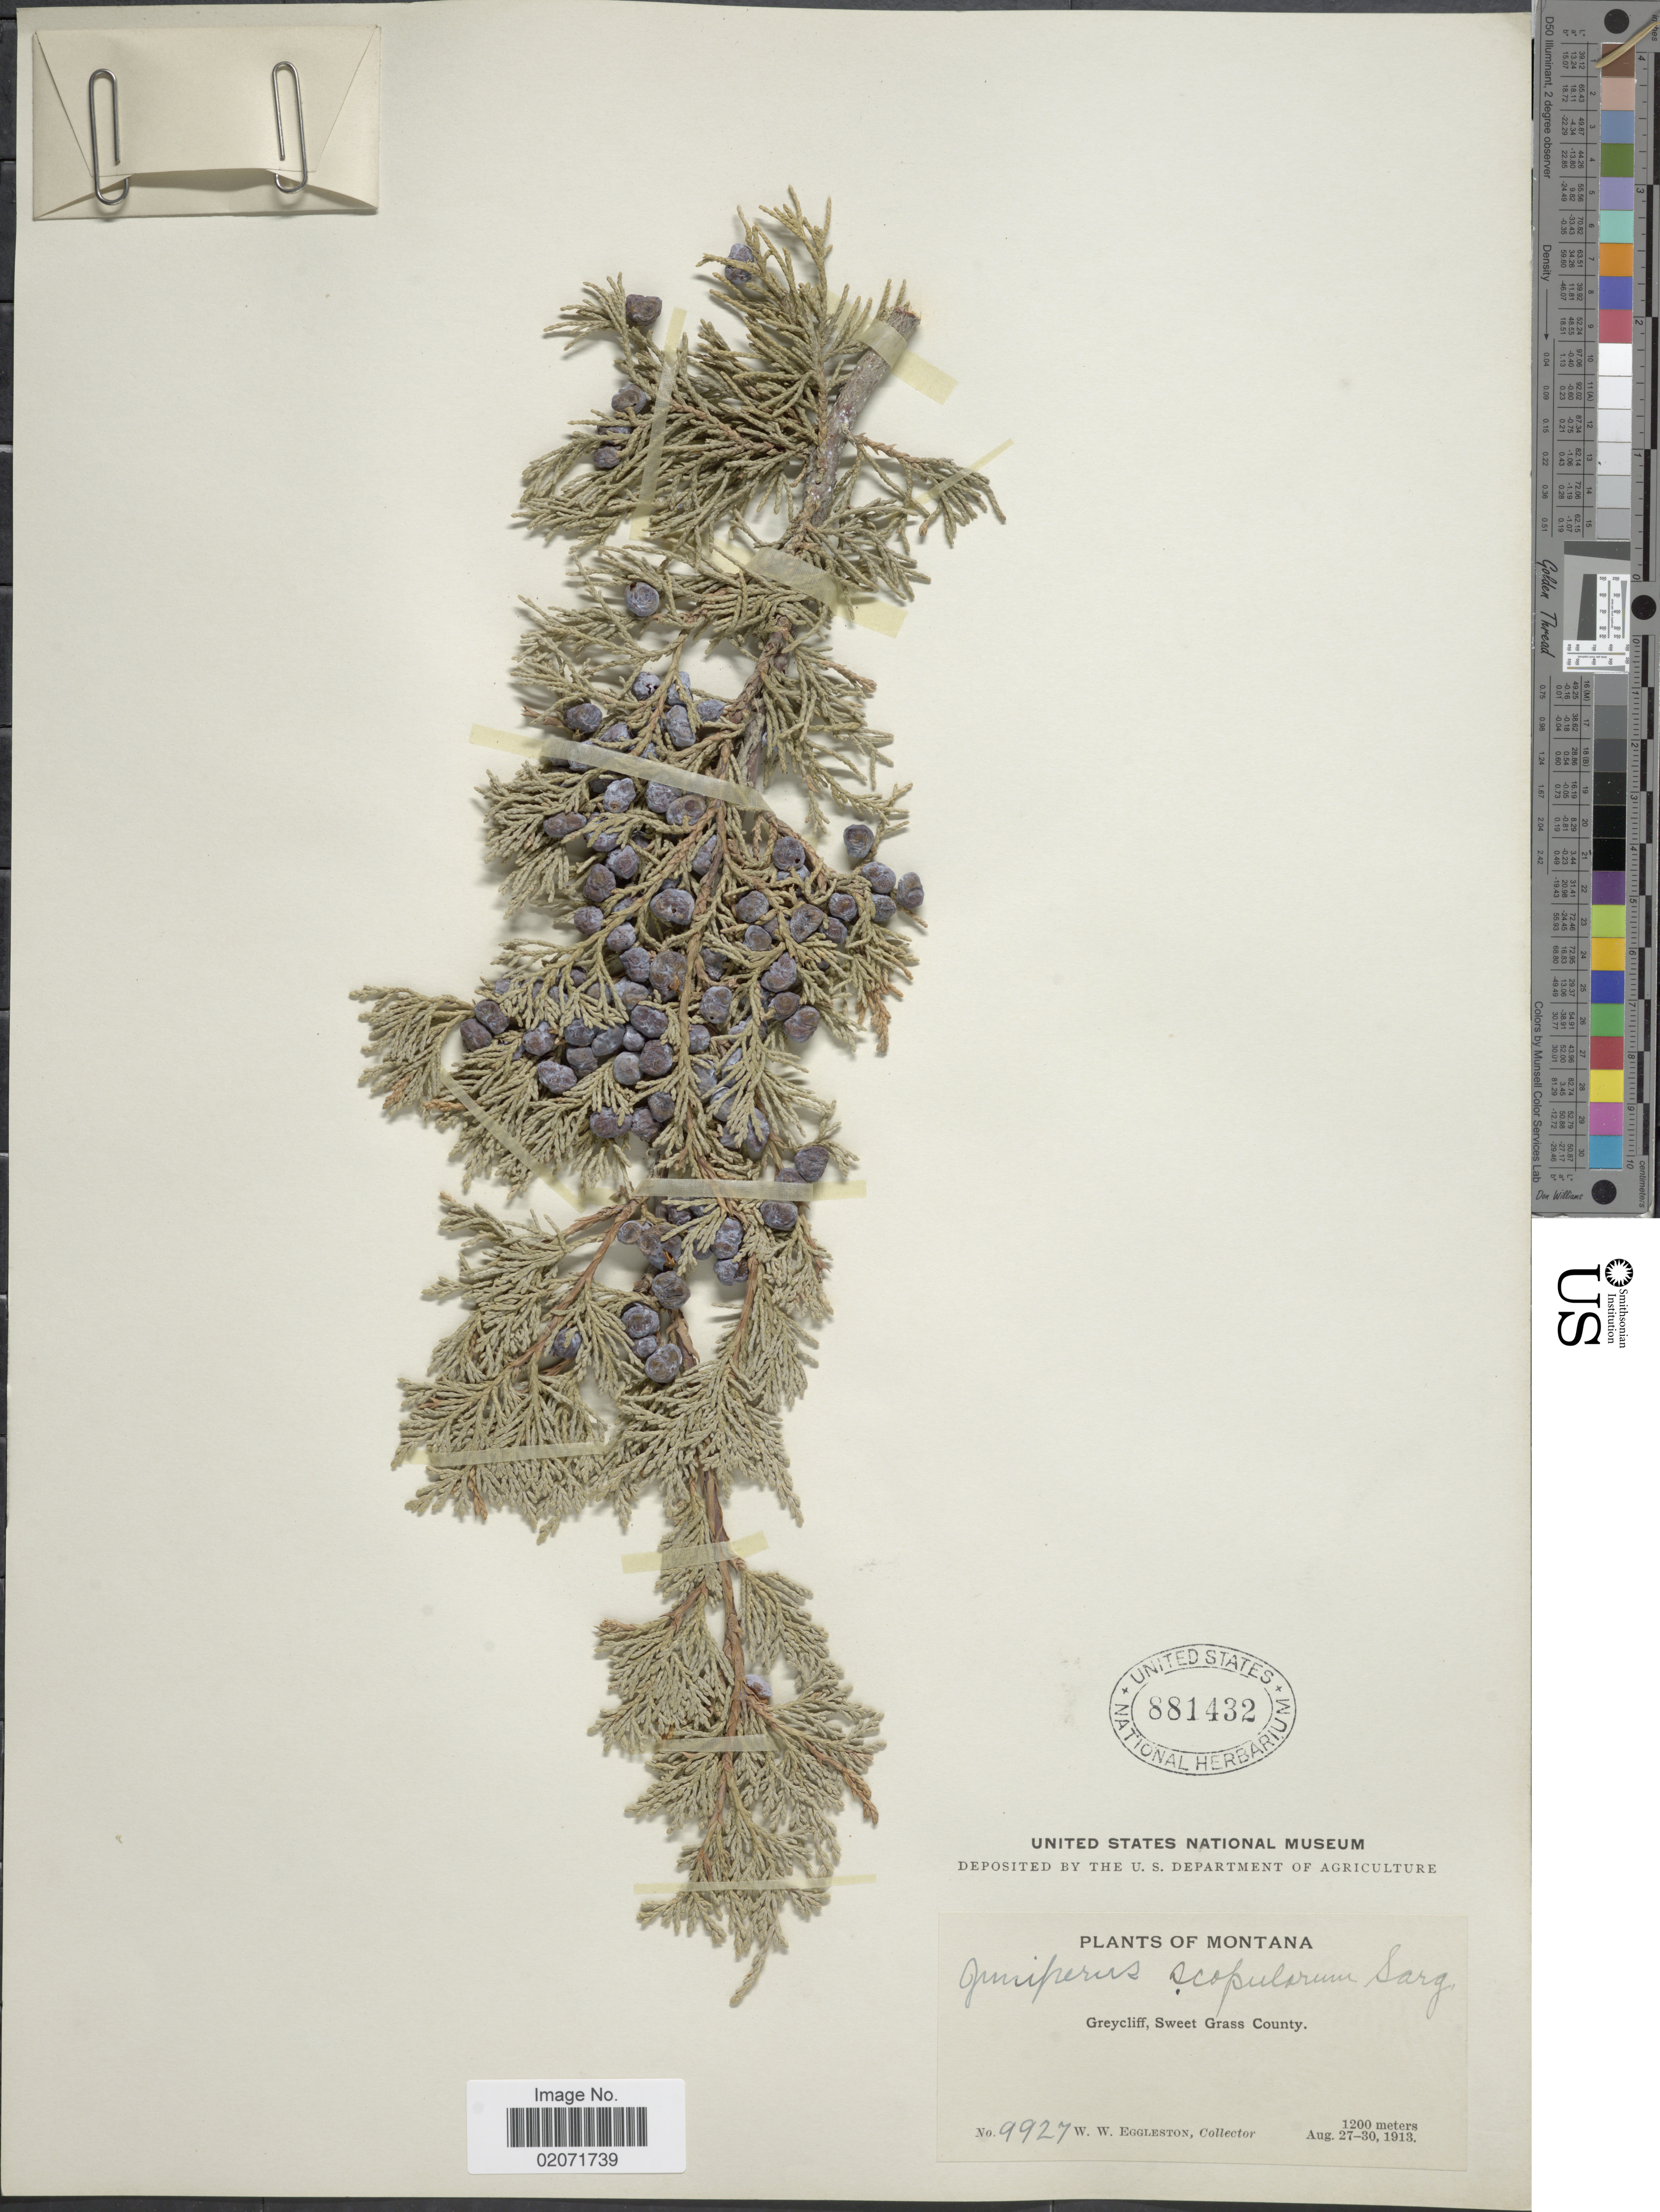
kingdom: Plantae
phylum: Tracheophyta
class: Pinopsida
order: Pinales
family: Cupressaceae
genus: Juniperus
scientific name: Juniperus scopulorum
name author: Sarg.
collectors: W. W. Eggleston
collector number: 9927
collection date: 1913-08-27/1913-08-30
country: United States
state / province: Montana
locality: Greycliff, Sweet Grass County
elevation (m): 1200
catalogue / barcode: US 881432